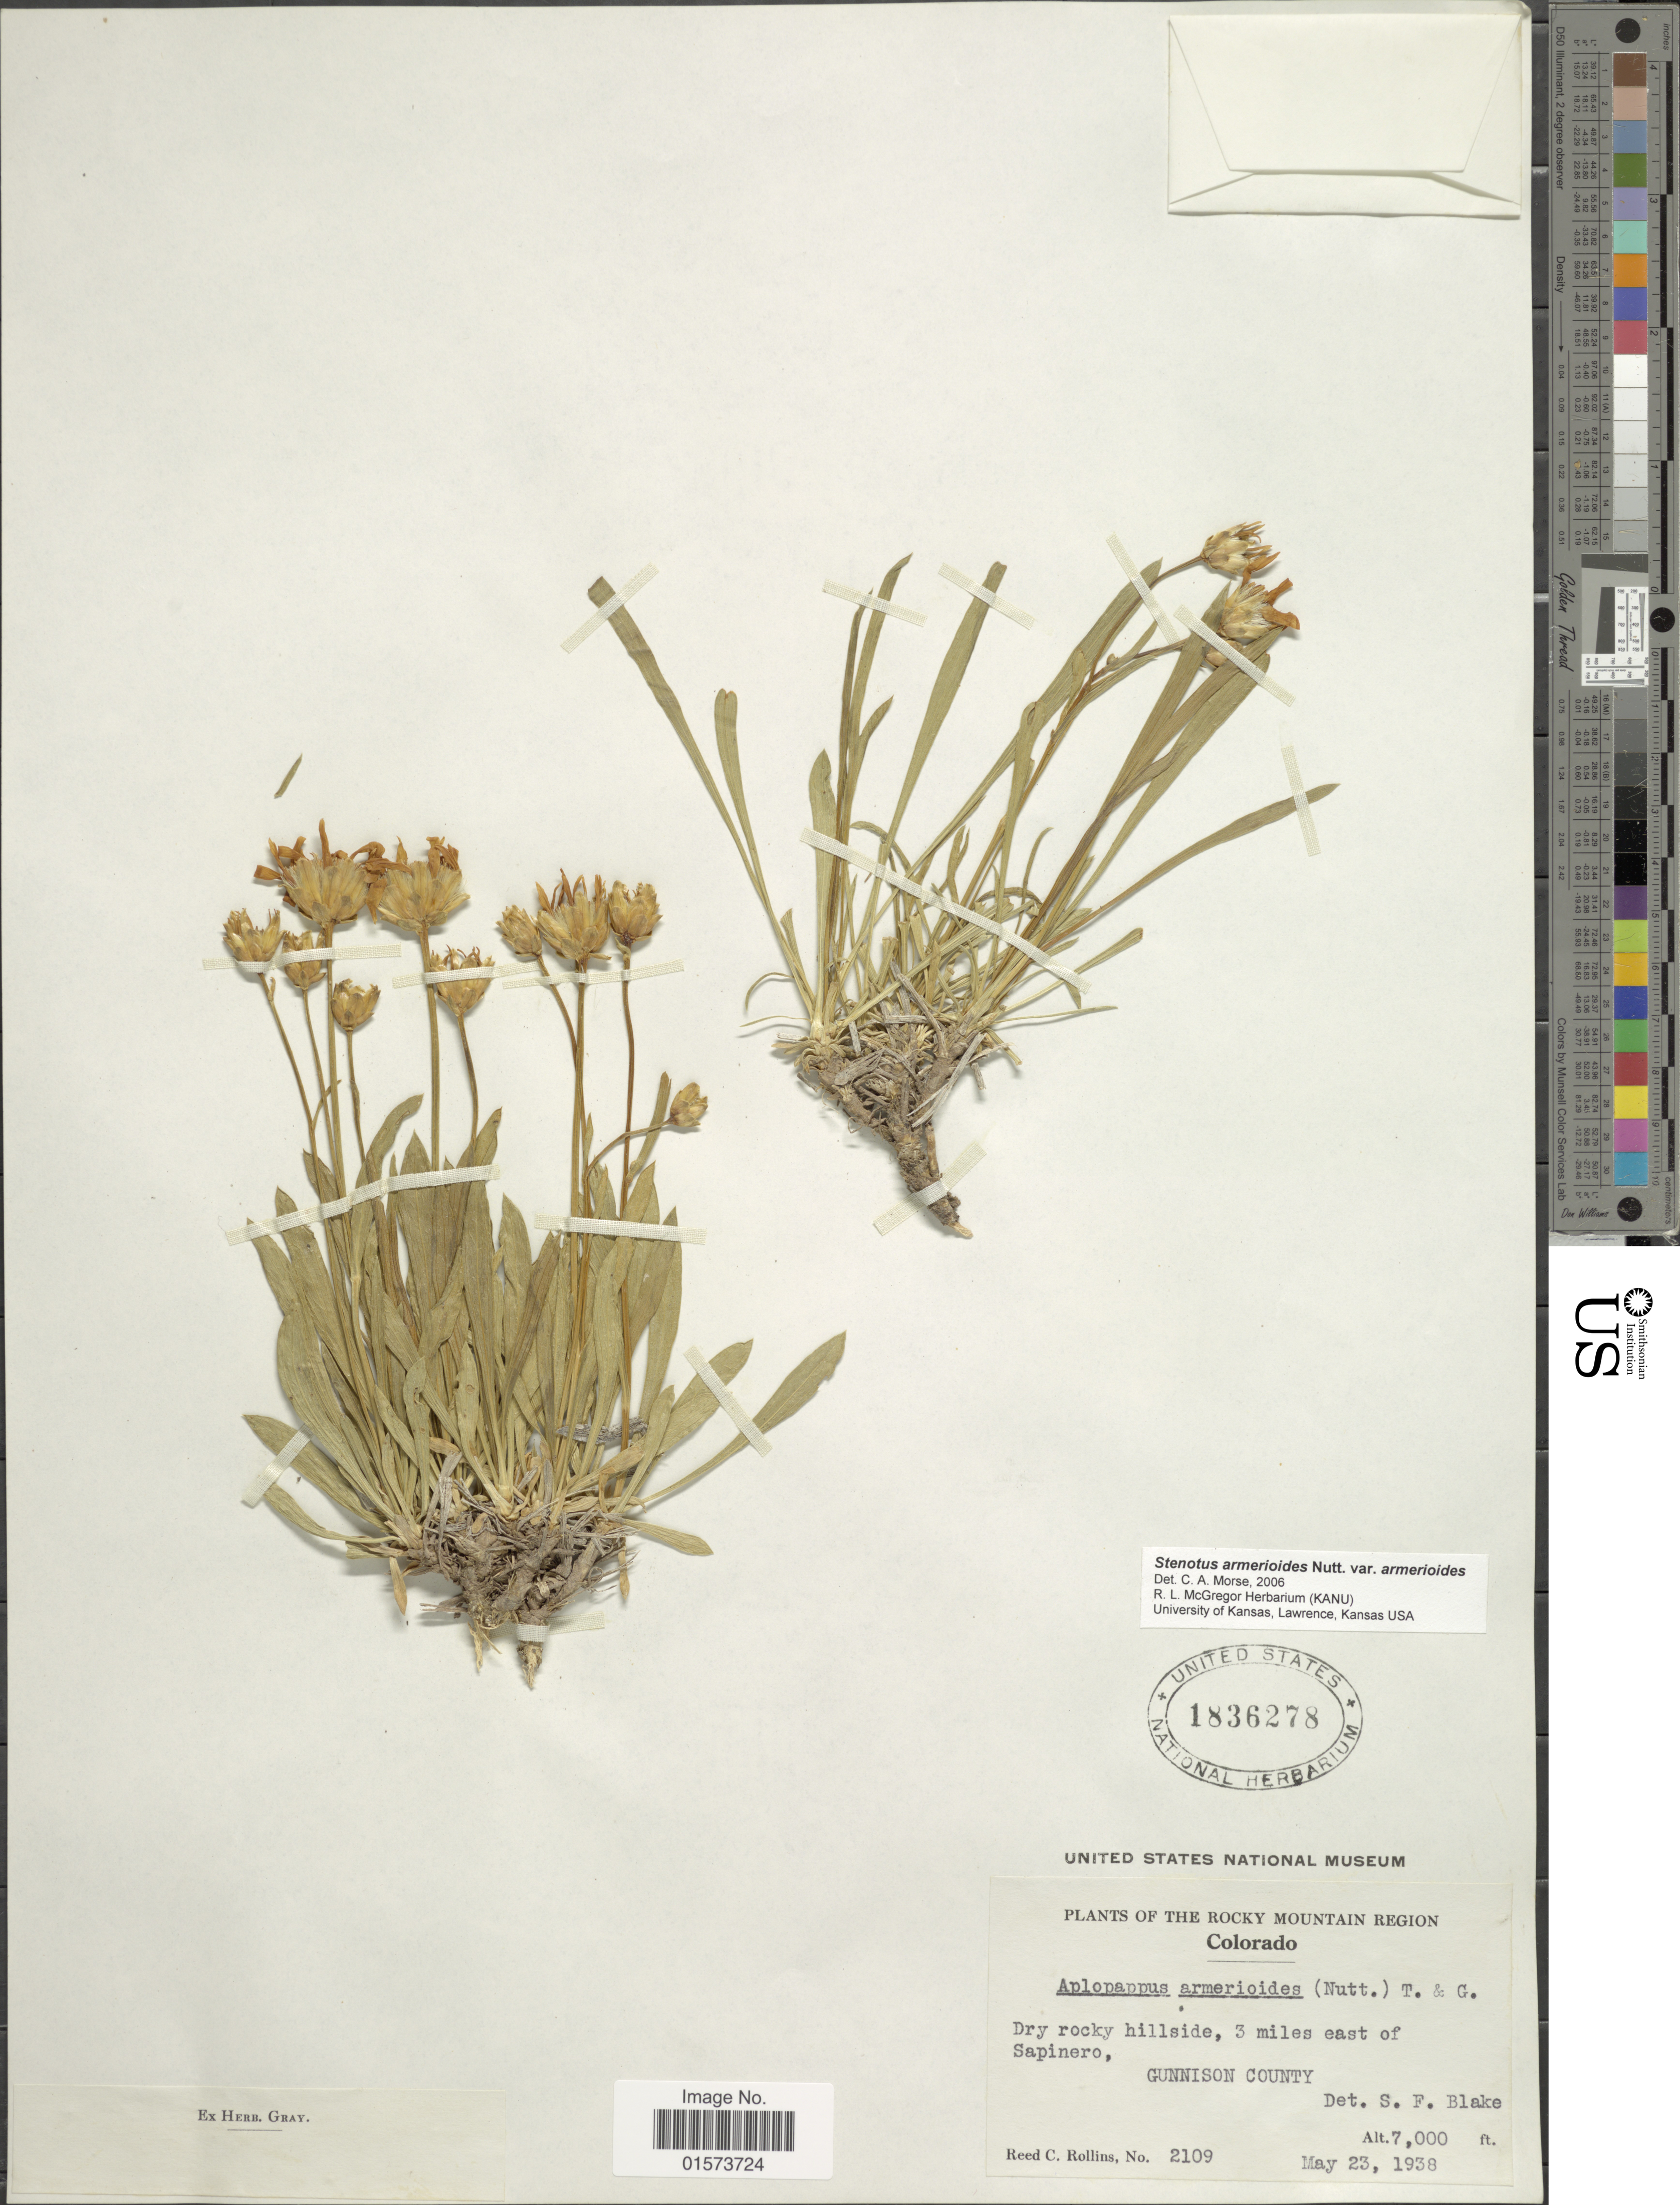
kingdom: Plantae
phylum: Tracheophyta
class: Magnoliopsida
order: Asterales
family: Asteraceae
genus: Stenotus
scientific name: Stenotus armerioides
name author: Nutt.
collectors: R. C. Rollins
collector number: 2109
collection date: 1938-05-23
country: United States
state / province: Colorado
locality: Rocky Mountain Region, dry rocky hillside, 3 miles east of Sapinero, Gunnison County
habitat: dry rocky hillside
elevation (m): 2134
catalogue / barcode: US 1836278